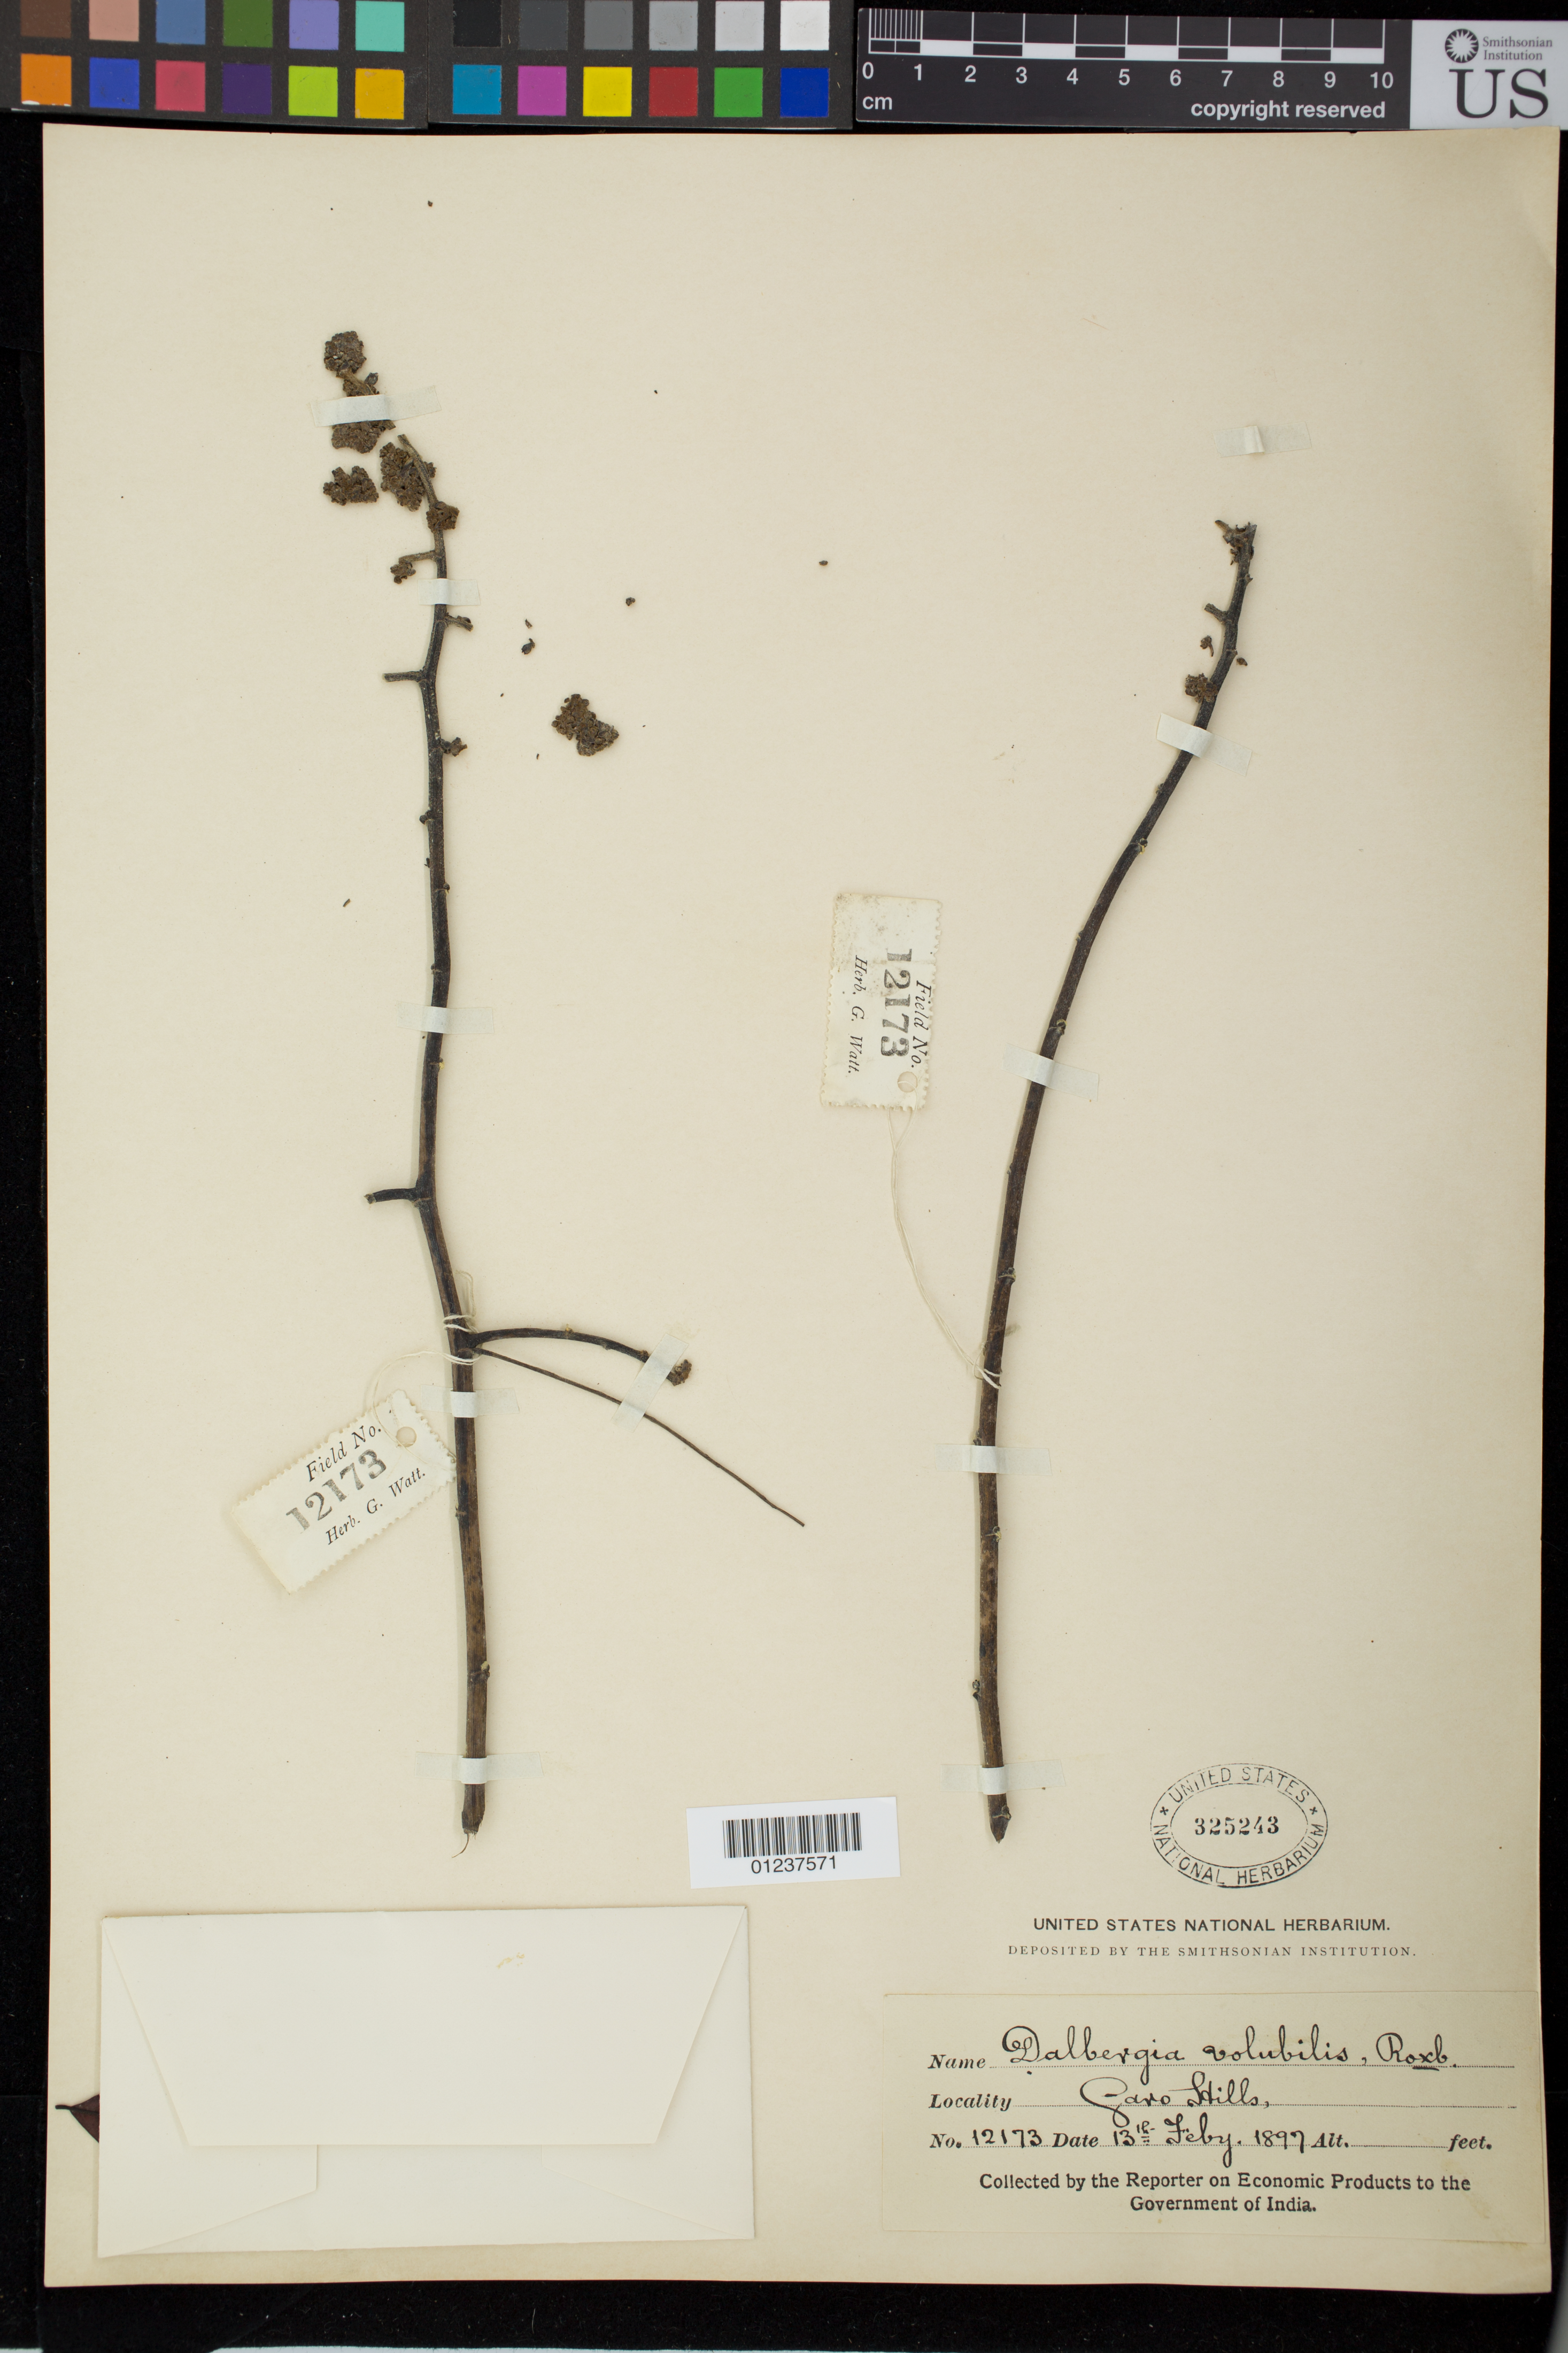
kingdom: Plantae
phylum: Tracheophyta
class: Magnoliopsida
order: Fabales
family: Fabaceae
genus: Dalbergia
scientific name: Dalbergia volubilis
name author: Roxb.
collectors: G. Watt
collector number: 12173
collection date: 1897-02-13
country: India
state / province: Himachal Pradesh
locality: Paro hills.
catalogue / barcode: US 325243